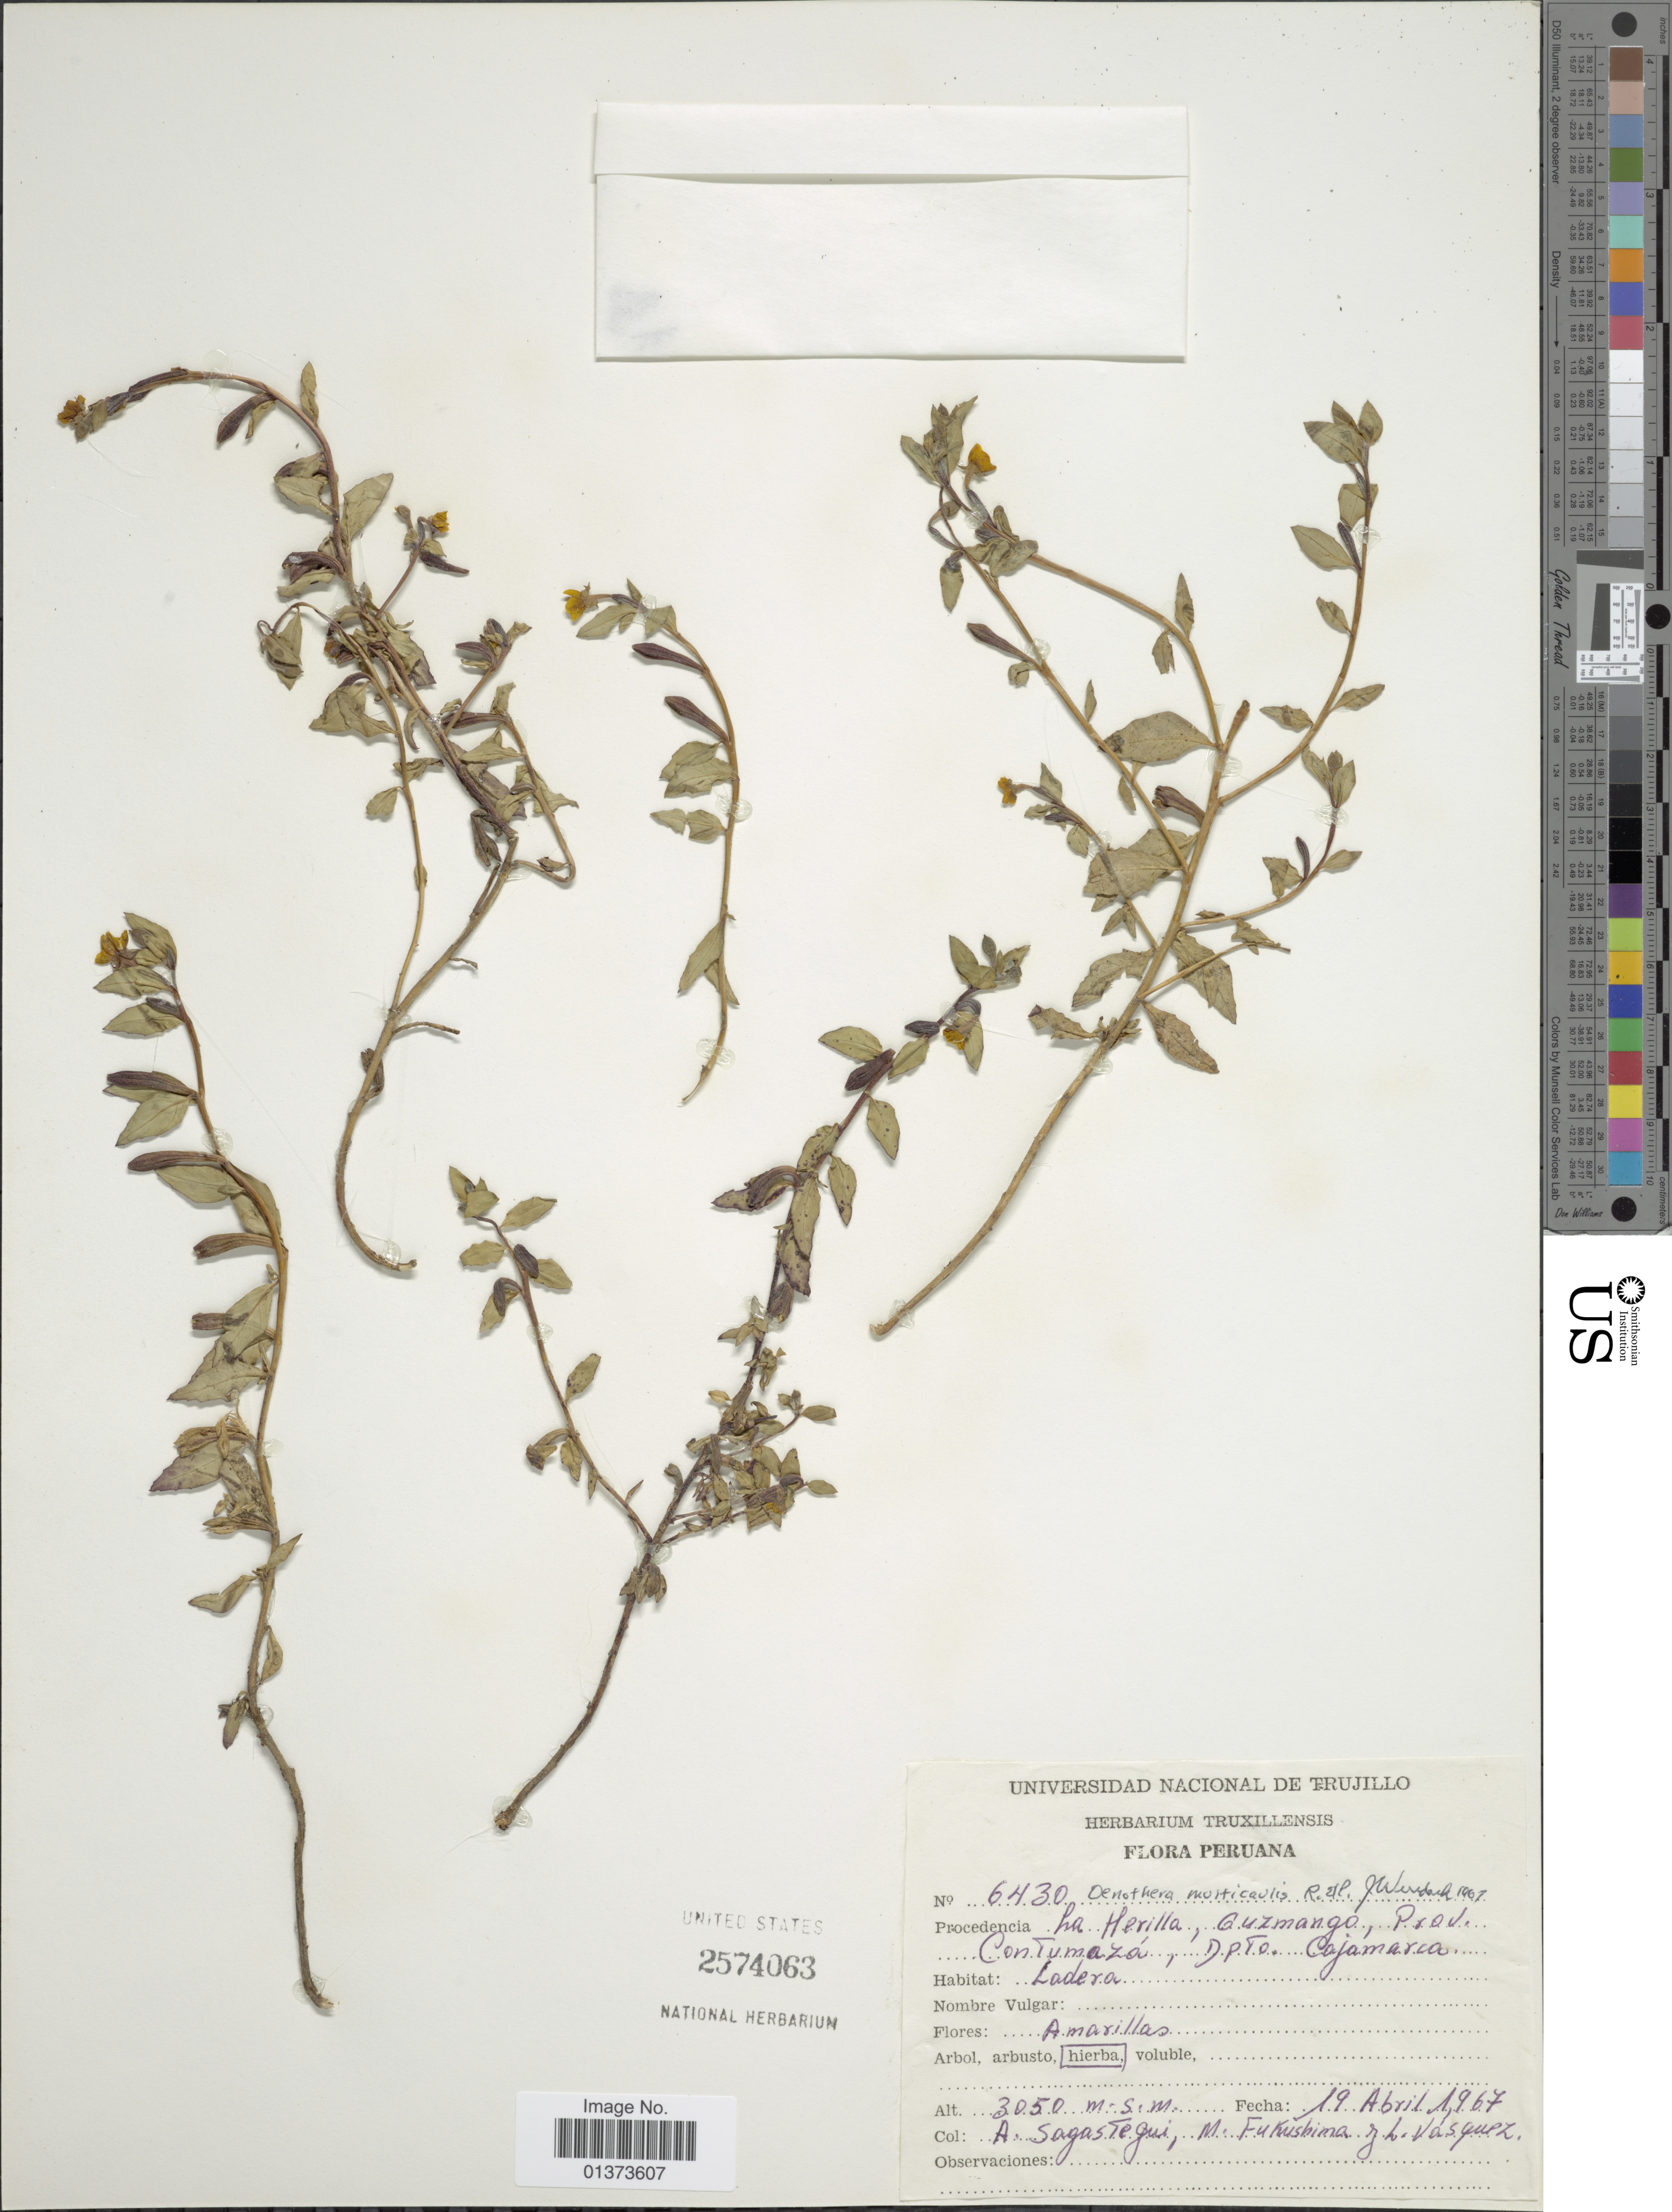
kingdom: Plantae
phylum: Tracheophyta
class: Magnoliopsida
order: Myrtales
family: Onagraceae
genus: Oenothera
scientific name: Oenothera multicaulis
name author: Ruiz & Pav.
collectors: A. Sagástegui A., M. Fukushima & L. Vasquez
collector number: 6430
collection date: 1967-04-19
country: Peru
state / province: Cajamarca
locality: La Herilla, Cuzmango, Prov. Contumazá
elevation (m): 3050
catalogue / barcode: US 2574063